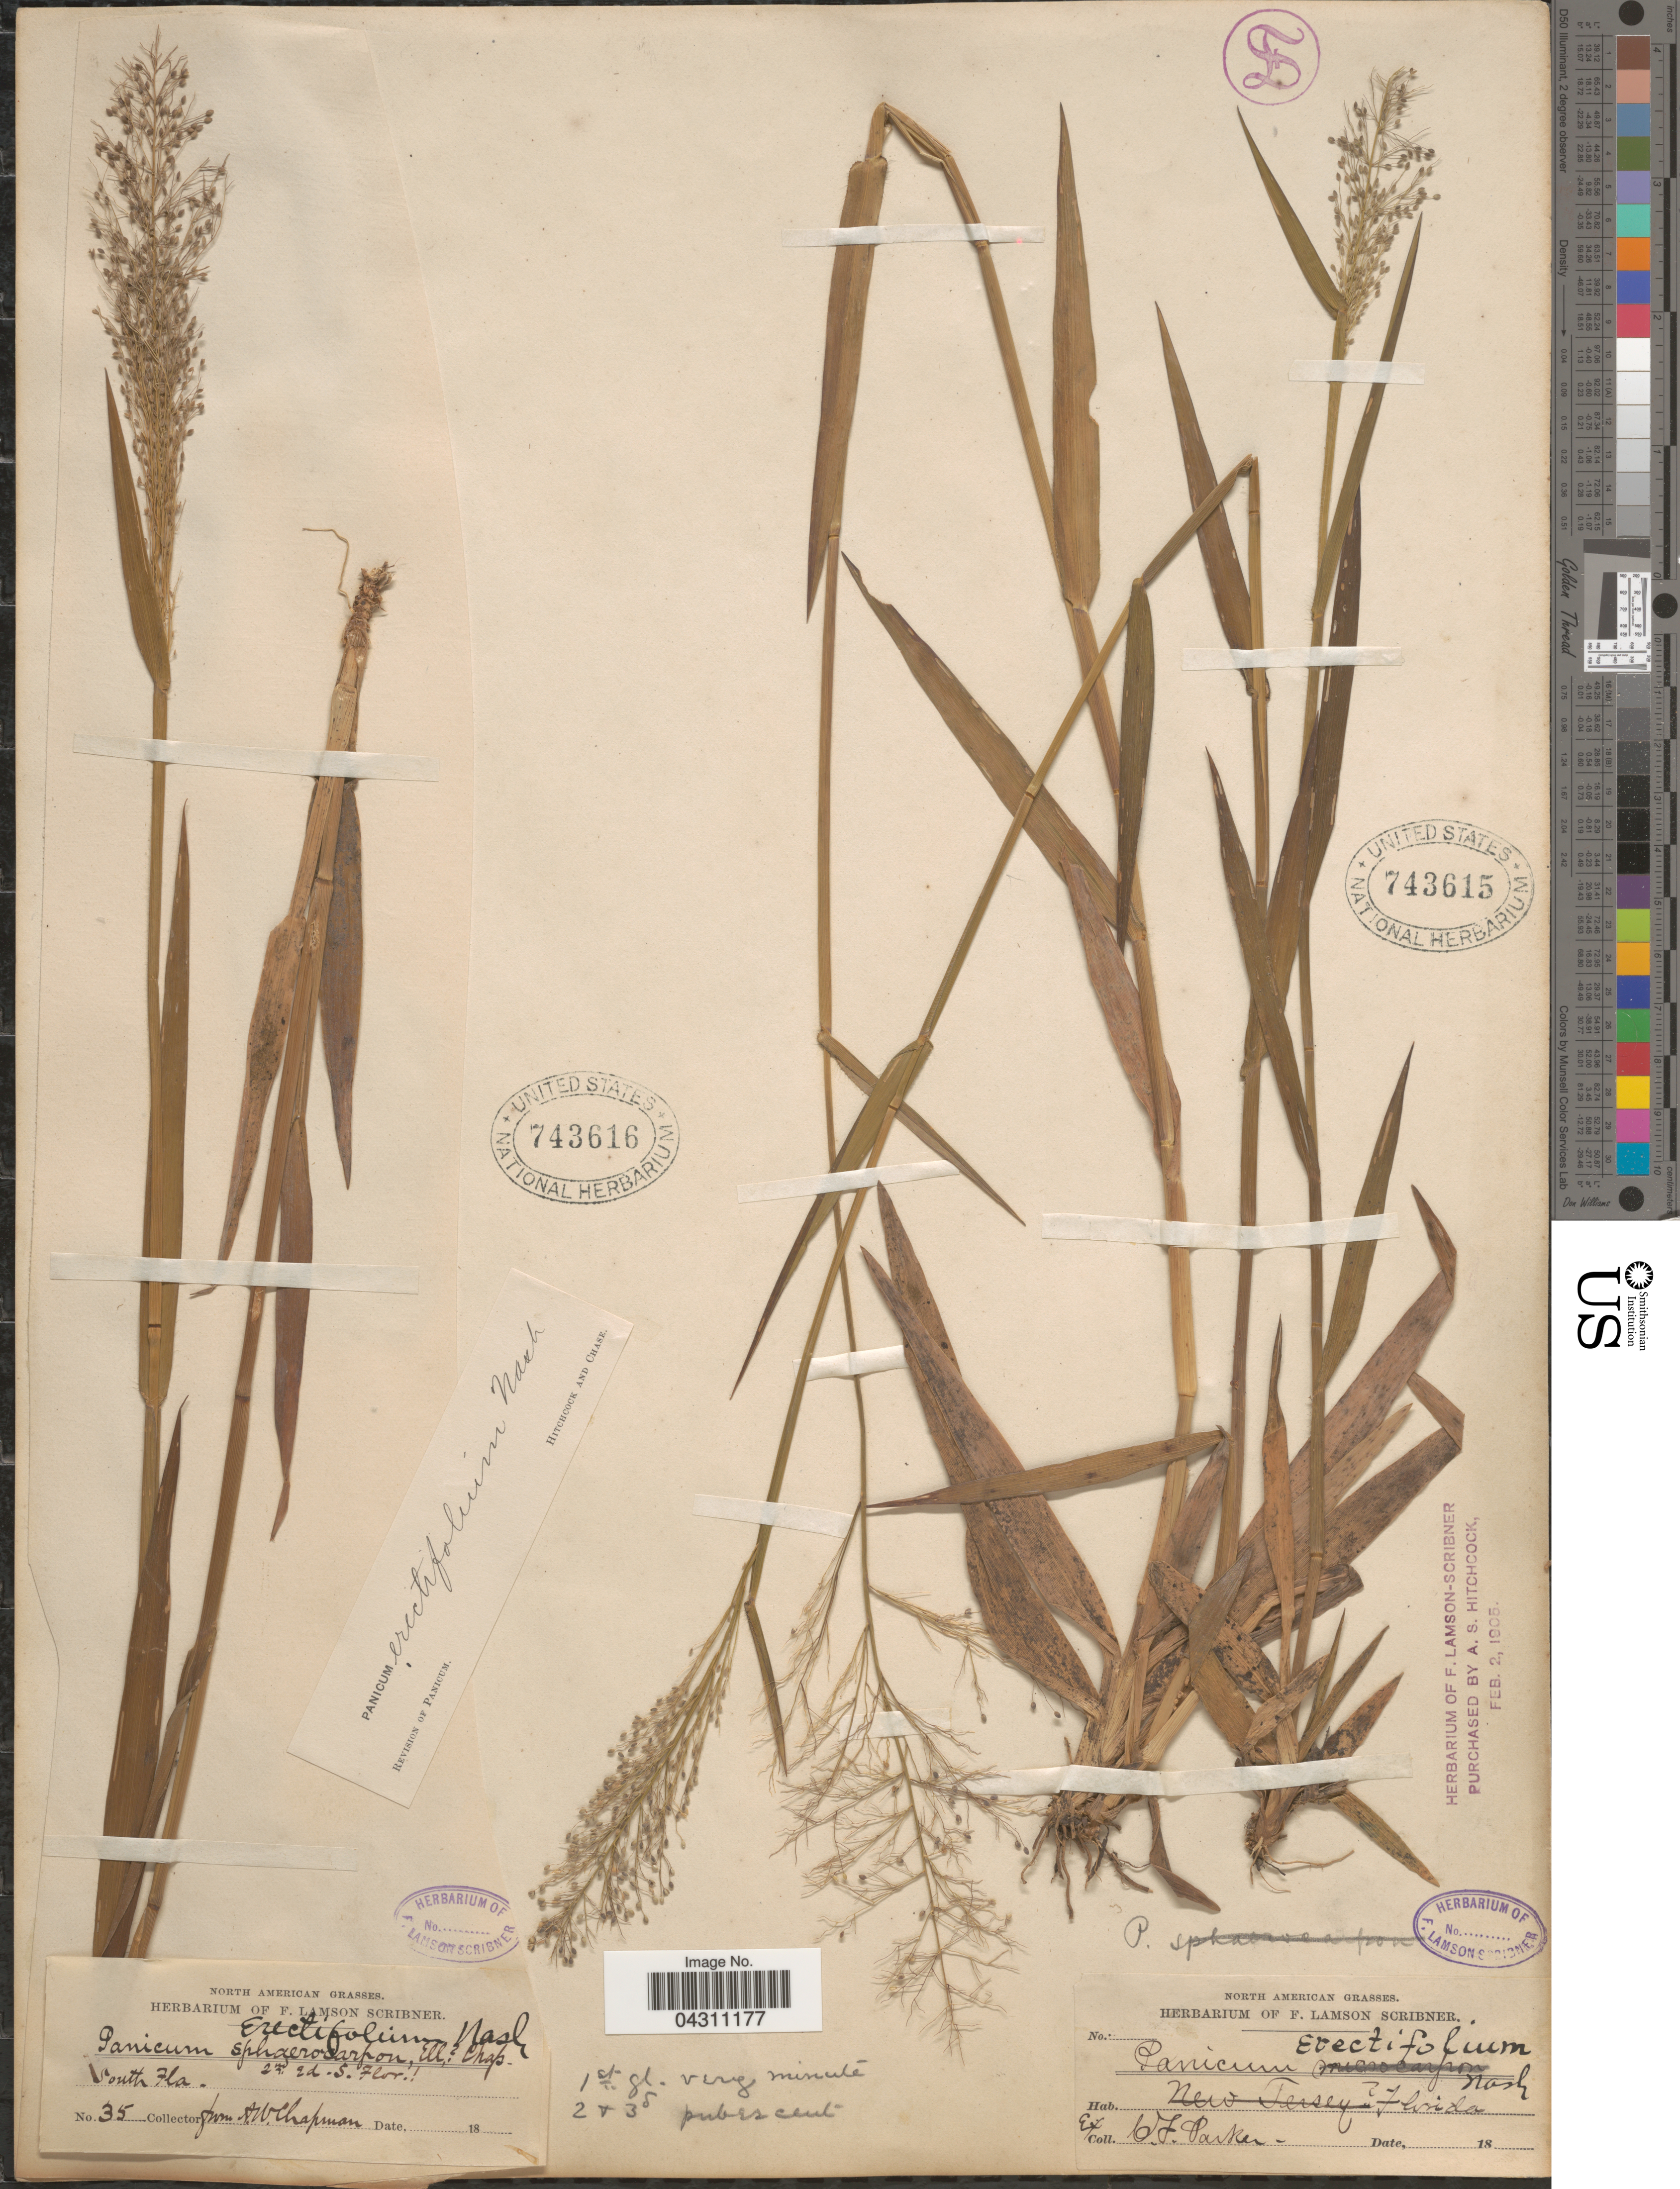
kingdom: Plantae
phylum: Tracheophyta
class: Liliopsida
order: Poales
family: Poaceae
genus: Dichanthelium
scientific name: Dichanthelium sphaerocarpon var. floridanum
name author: (Vasey) Davidse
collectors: C. F. Parker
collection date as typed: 18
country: United States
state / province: Florida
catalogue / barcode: US 743615-2